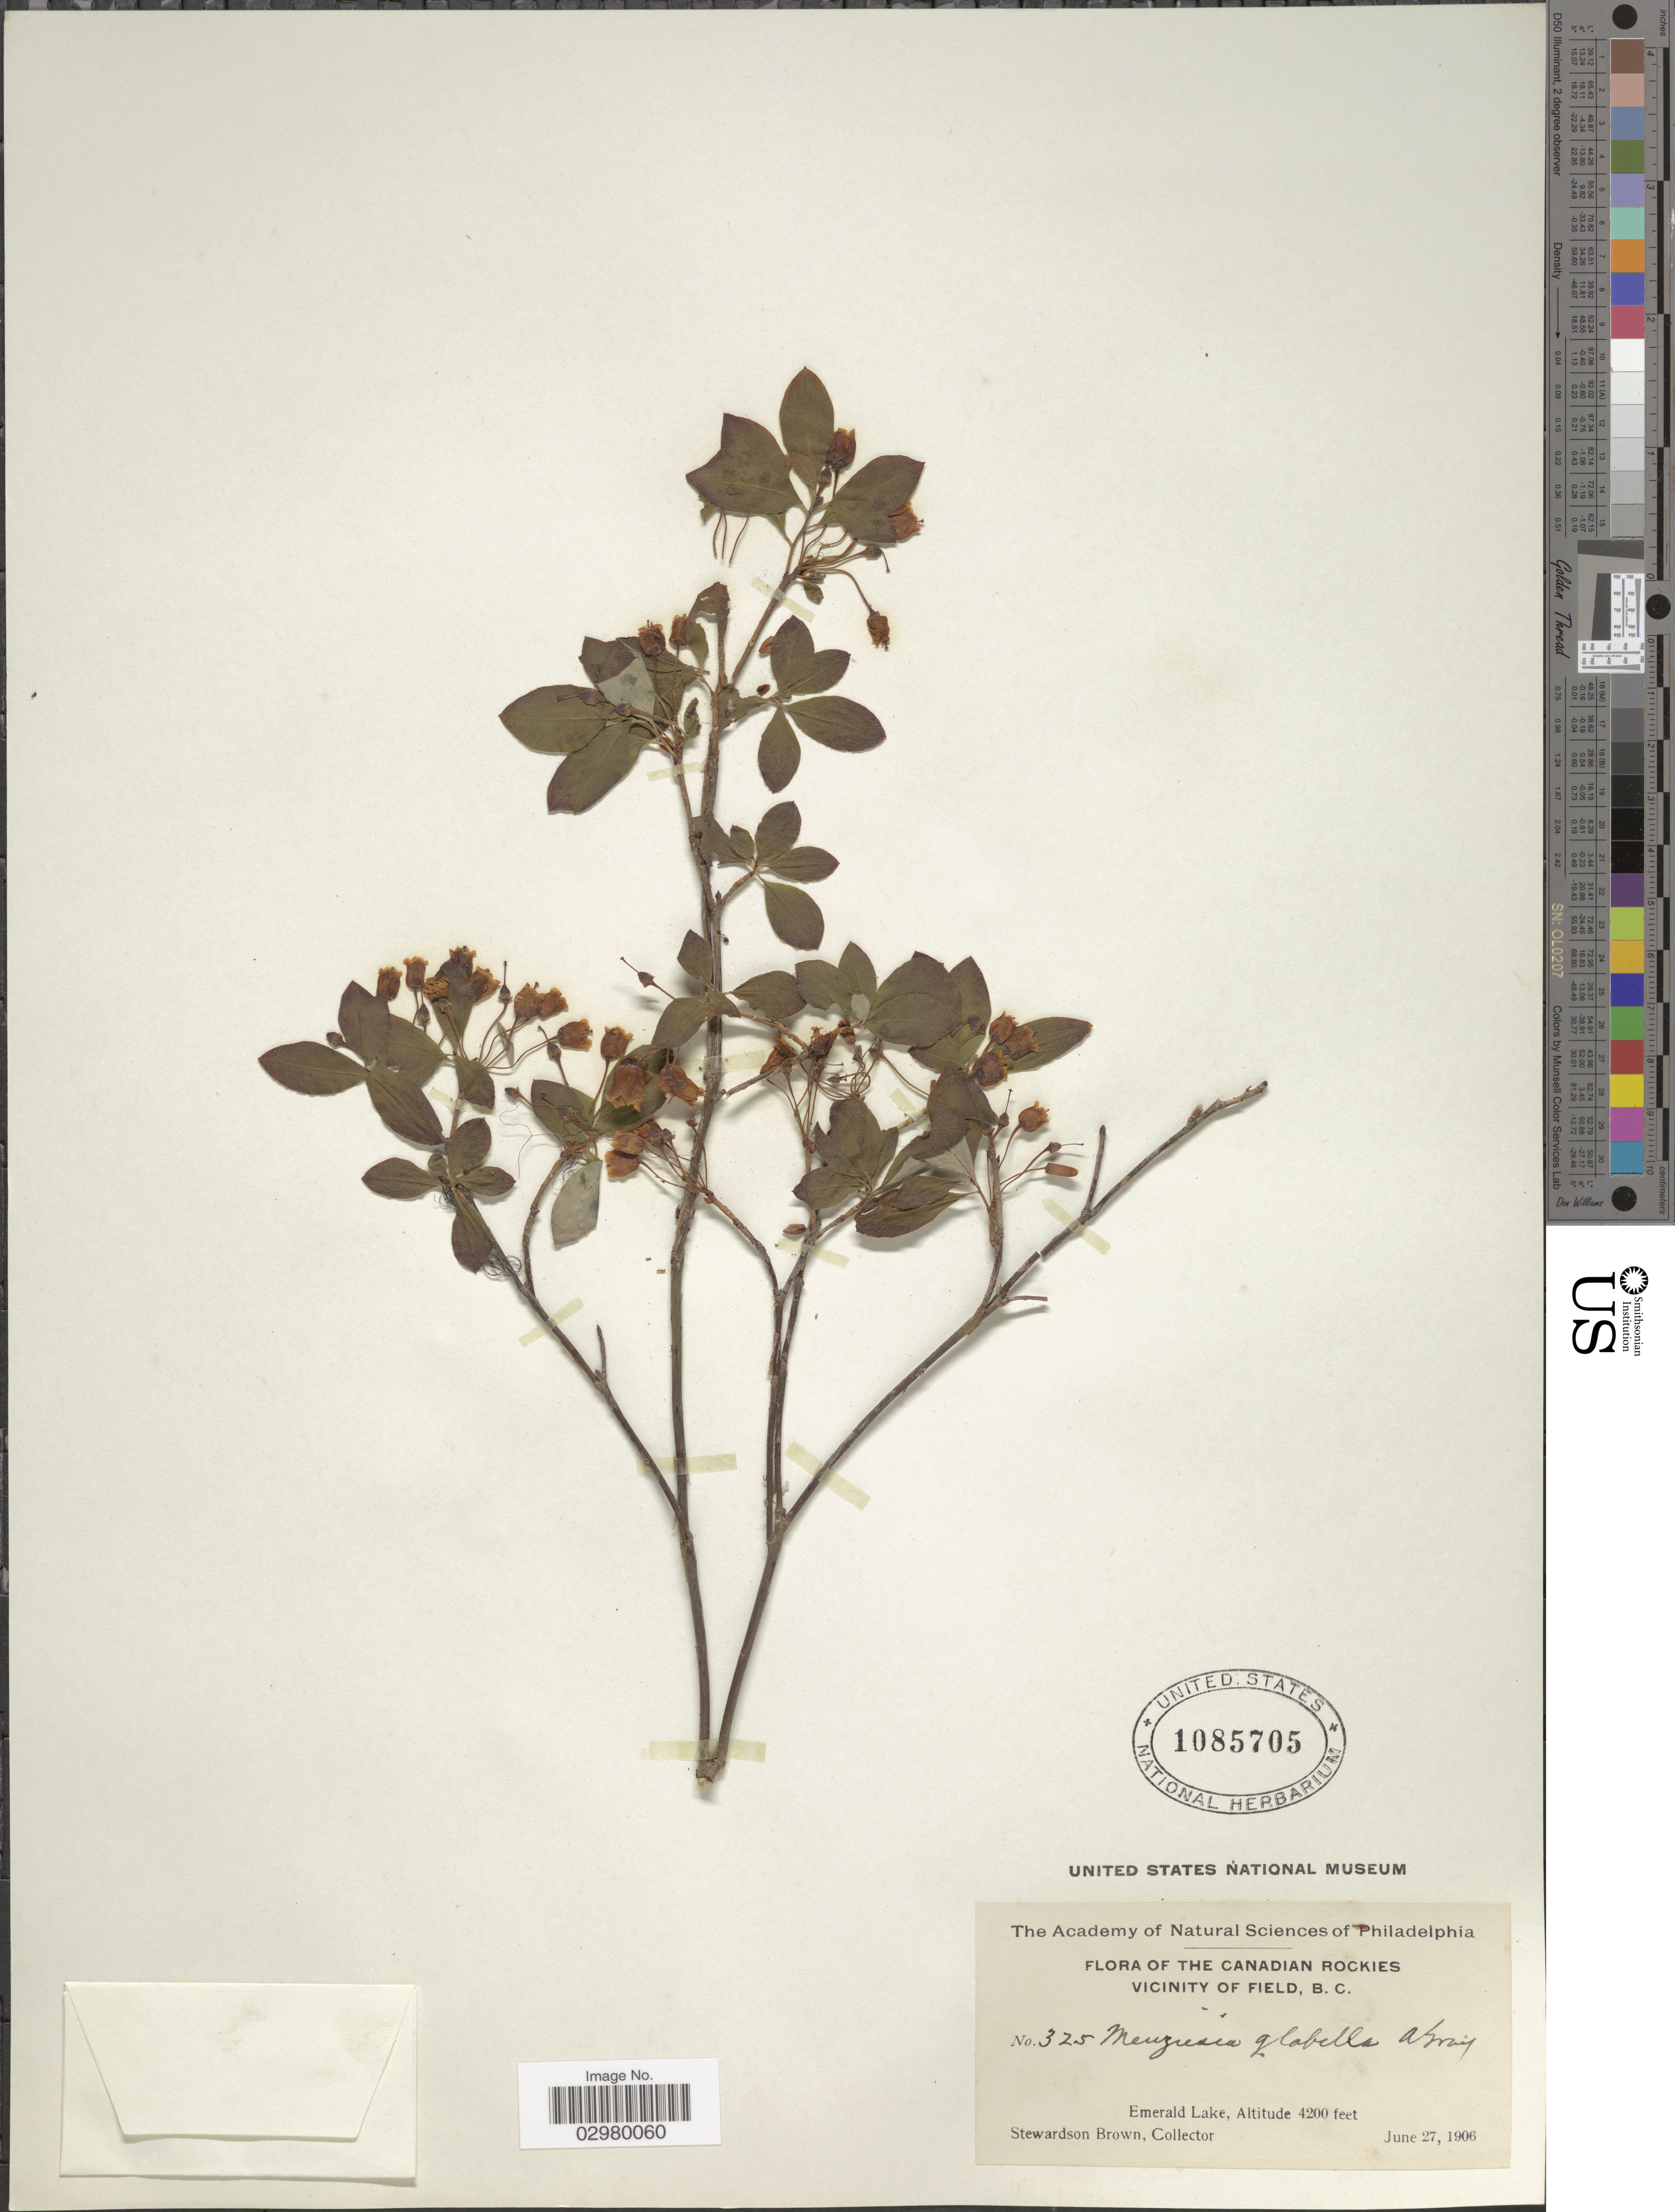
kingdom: Plantae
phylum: Tracheophyta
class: Magnoliopsida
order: Ericales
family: Ericaceae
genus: Menziesia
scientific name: Menziesia ferruginea subsp. glabella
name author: (A. Gray) Calder & Roy L. Taylor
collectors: S. Brown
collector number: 325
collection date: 1906-06-27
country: Canada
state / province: British Columbia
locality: Canadian Rockies, Vicinity of Field. Emerald Lake.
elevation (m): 1280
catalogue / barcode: US 1085705